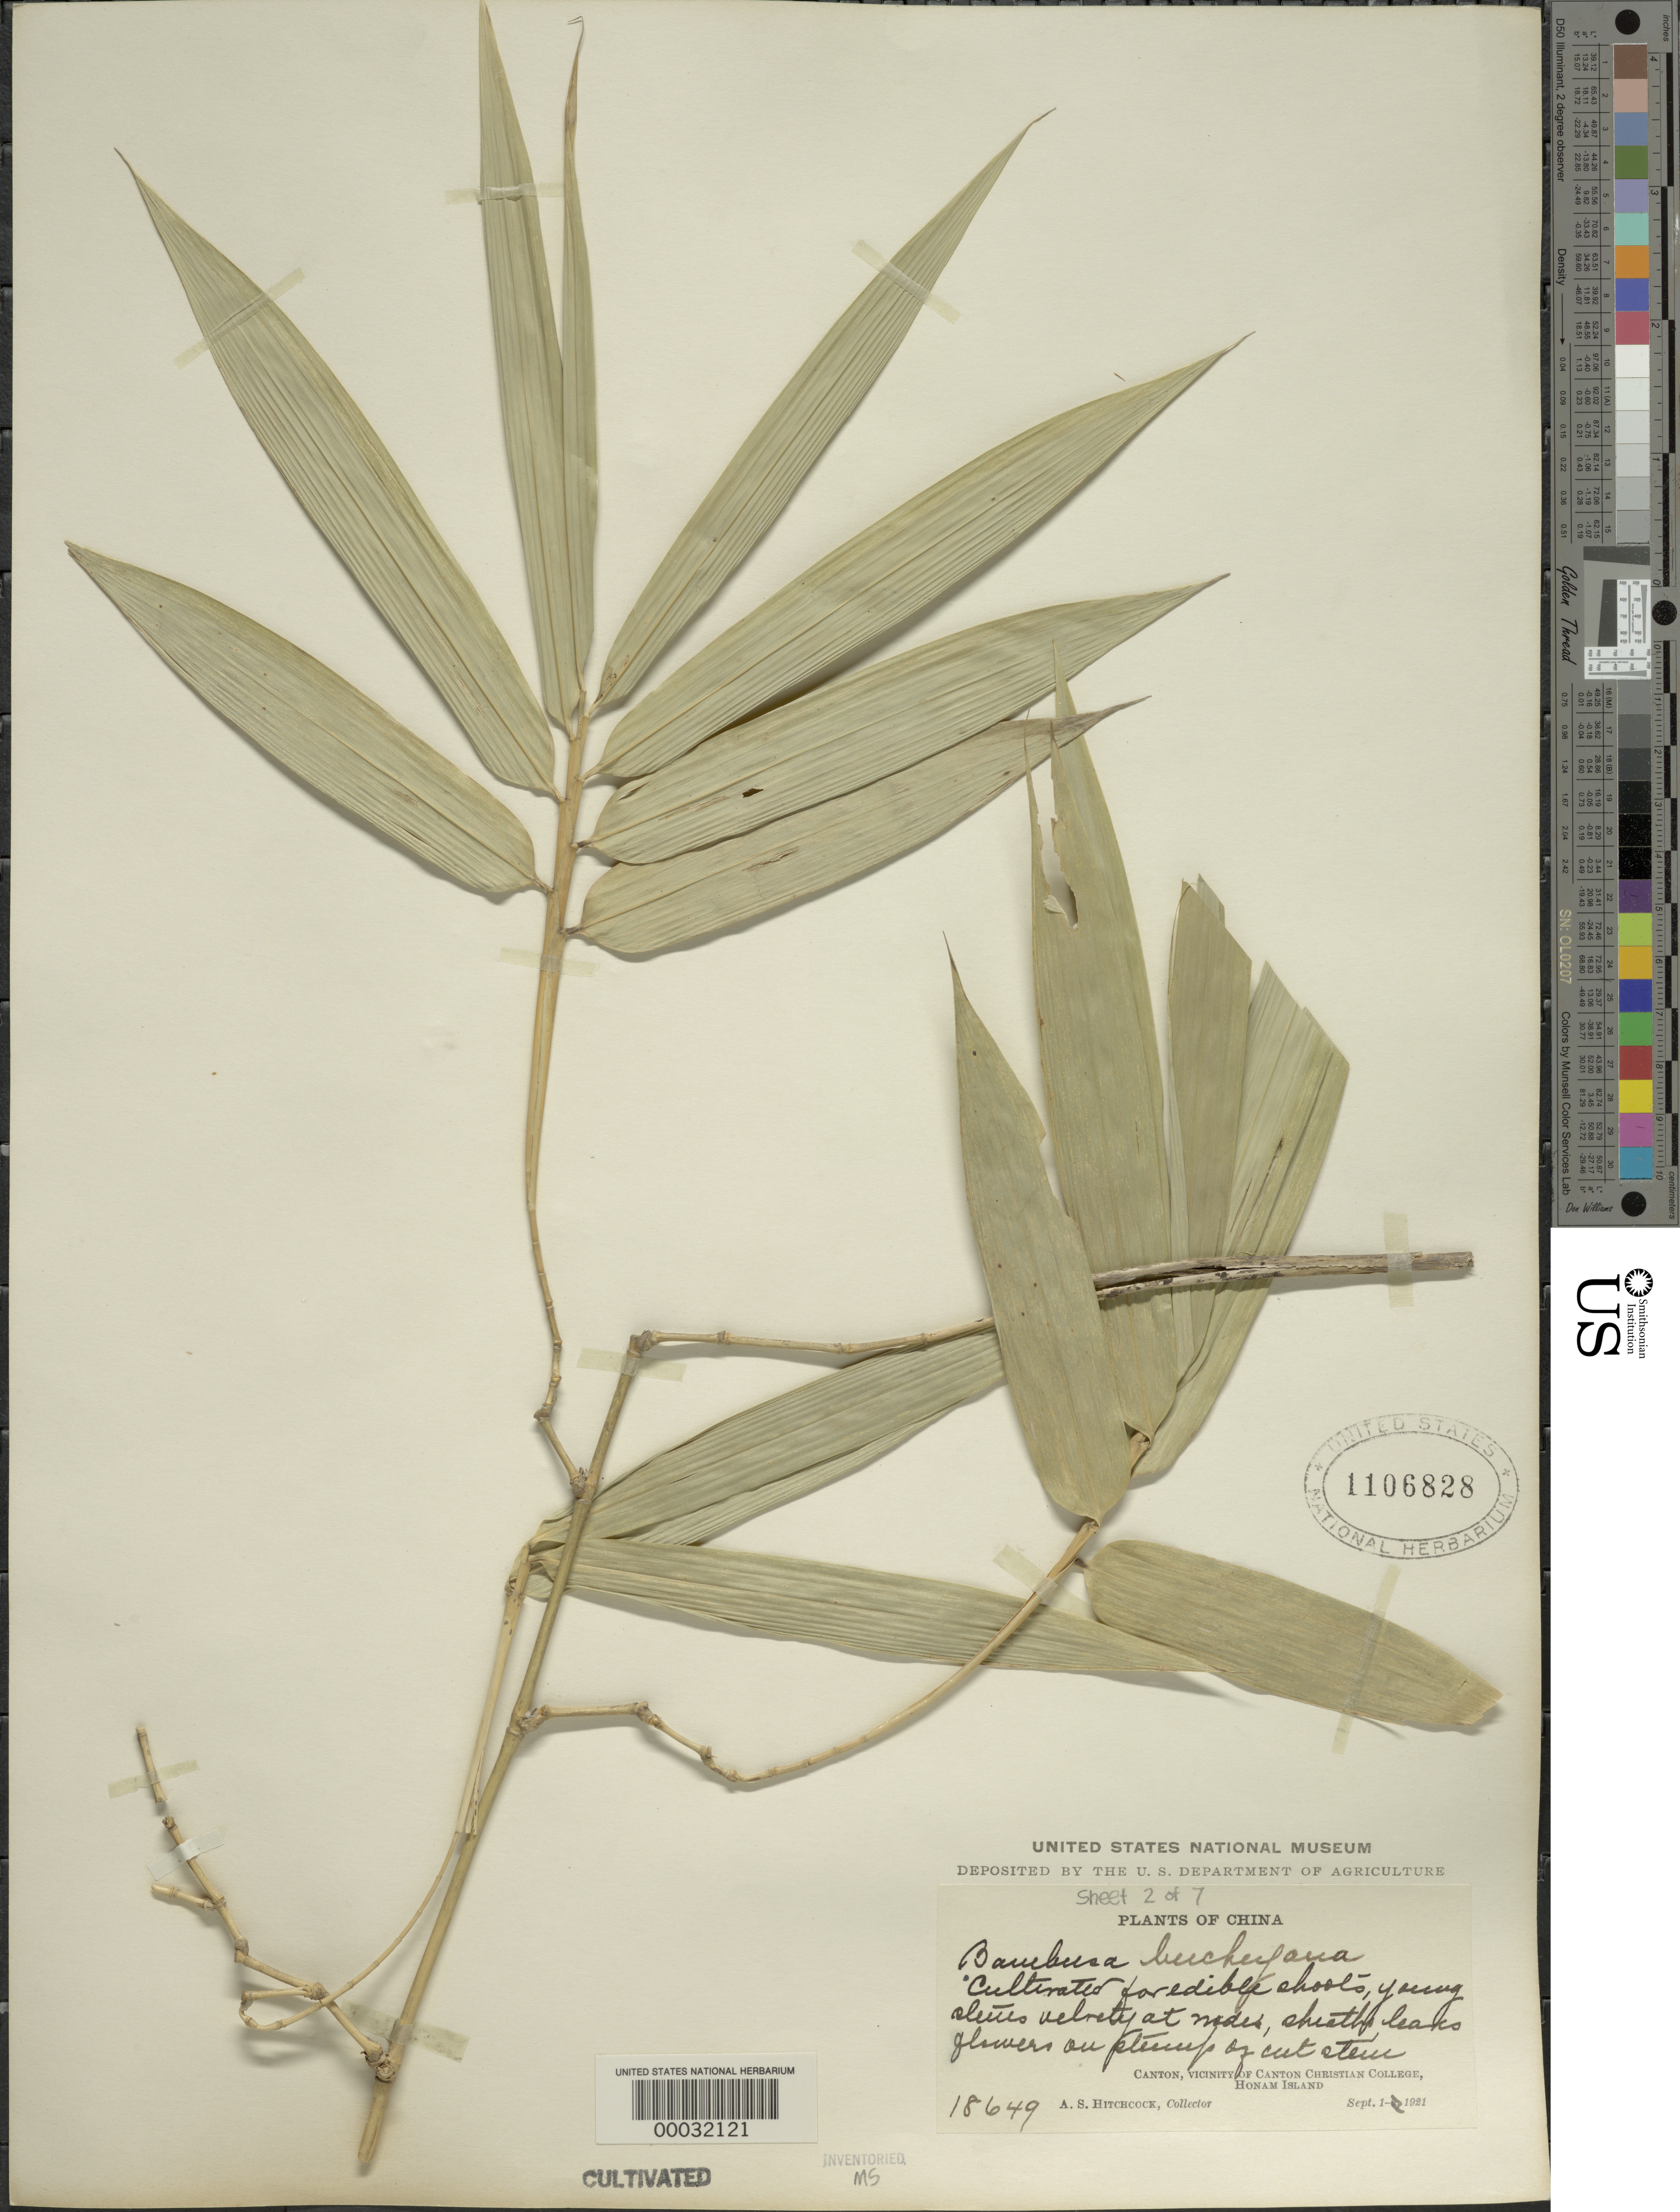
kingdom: Plantae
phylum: Tracheophyta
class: Liliopsida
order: Poales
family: Poaceae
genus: Bambusa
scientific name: Bambusa beecheyana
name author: Munro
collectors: A. S. Hitchcock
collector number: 18649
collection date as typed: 01 Sep 1921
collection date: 1921-09-01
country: China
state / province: Guangdong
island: Honam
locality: Canton christian college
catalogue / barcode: US 1106828